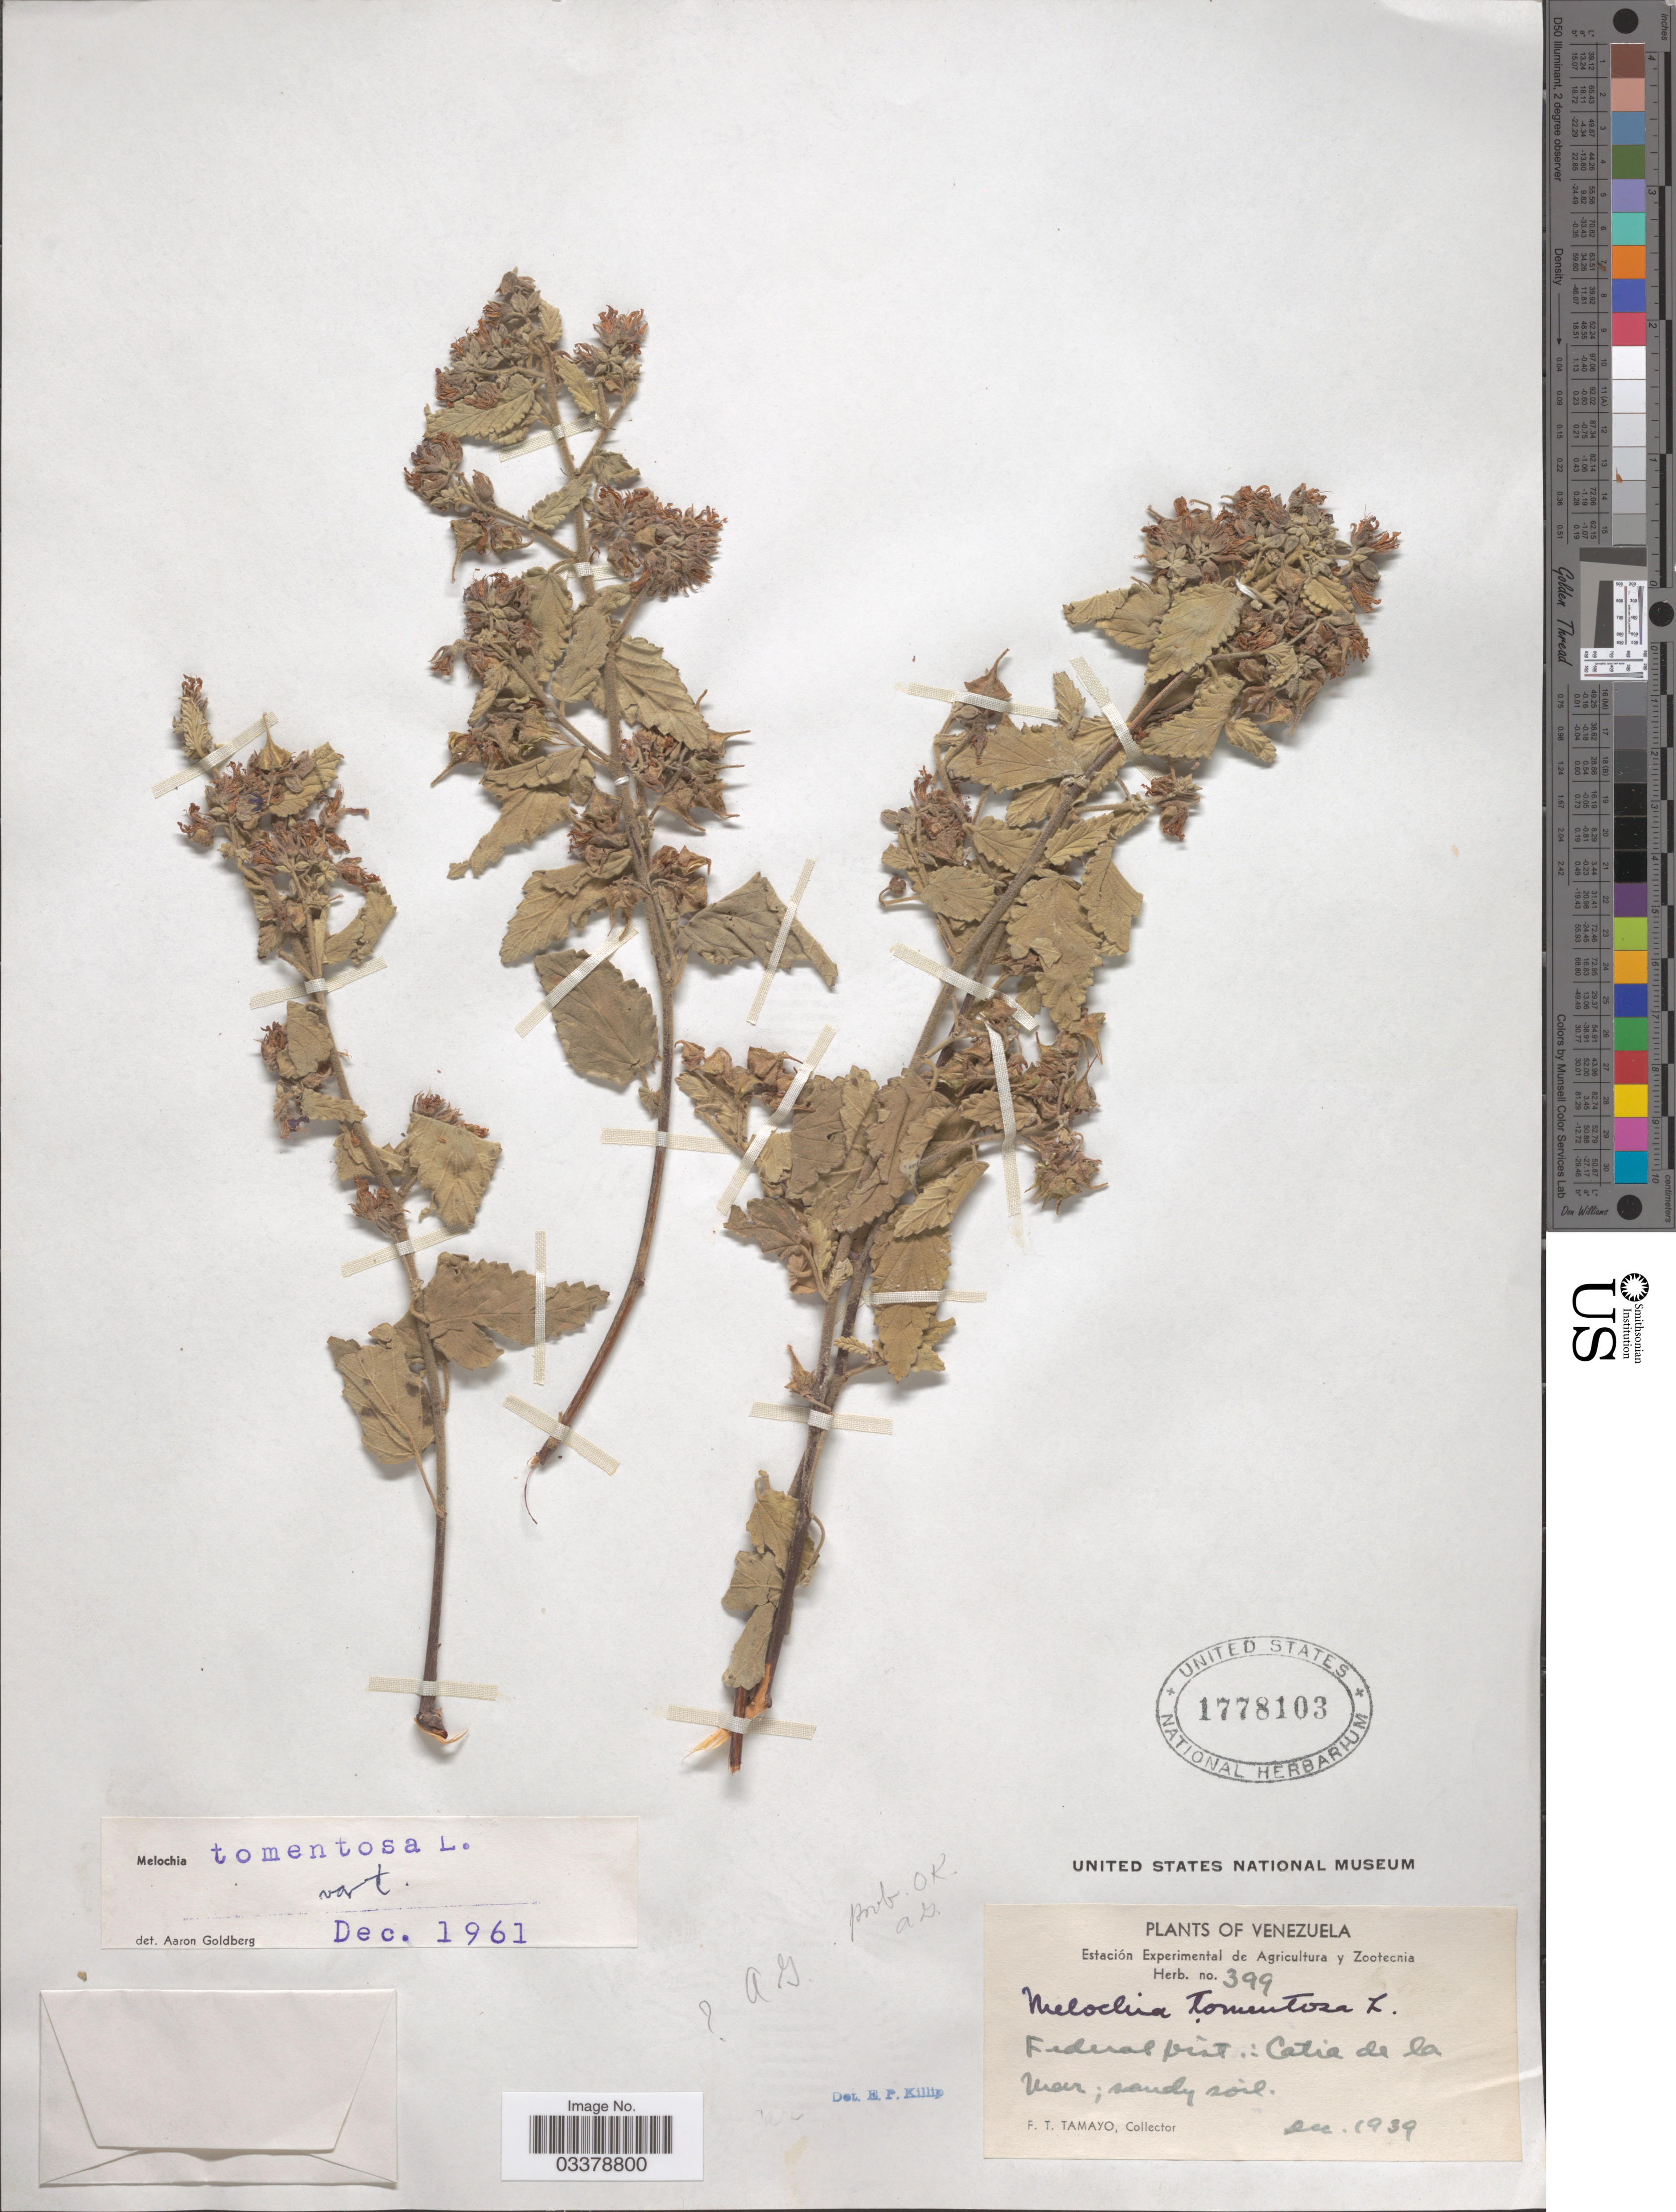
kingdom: Plantae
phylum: Tracheophyta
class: Magnoliopsida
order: Malvales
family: Malvaceae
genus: Melochia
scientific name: Melochia tomentosa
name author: L.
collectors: F. Tamayo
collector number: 399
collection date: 1939-12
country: Venezuela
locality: Federal Dist.: Catia de la Mar.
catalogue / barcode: US 1778103